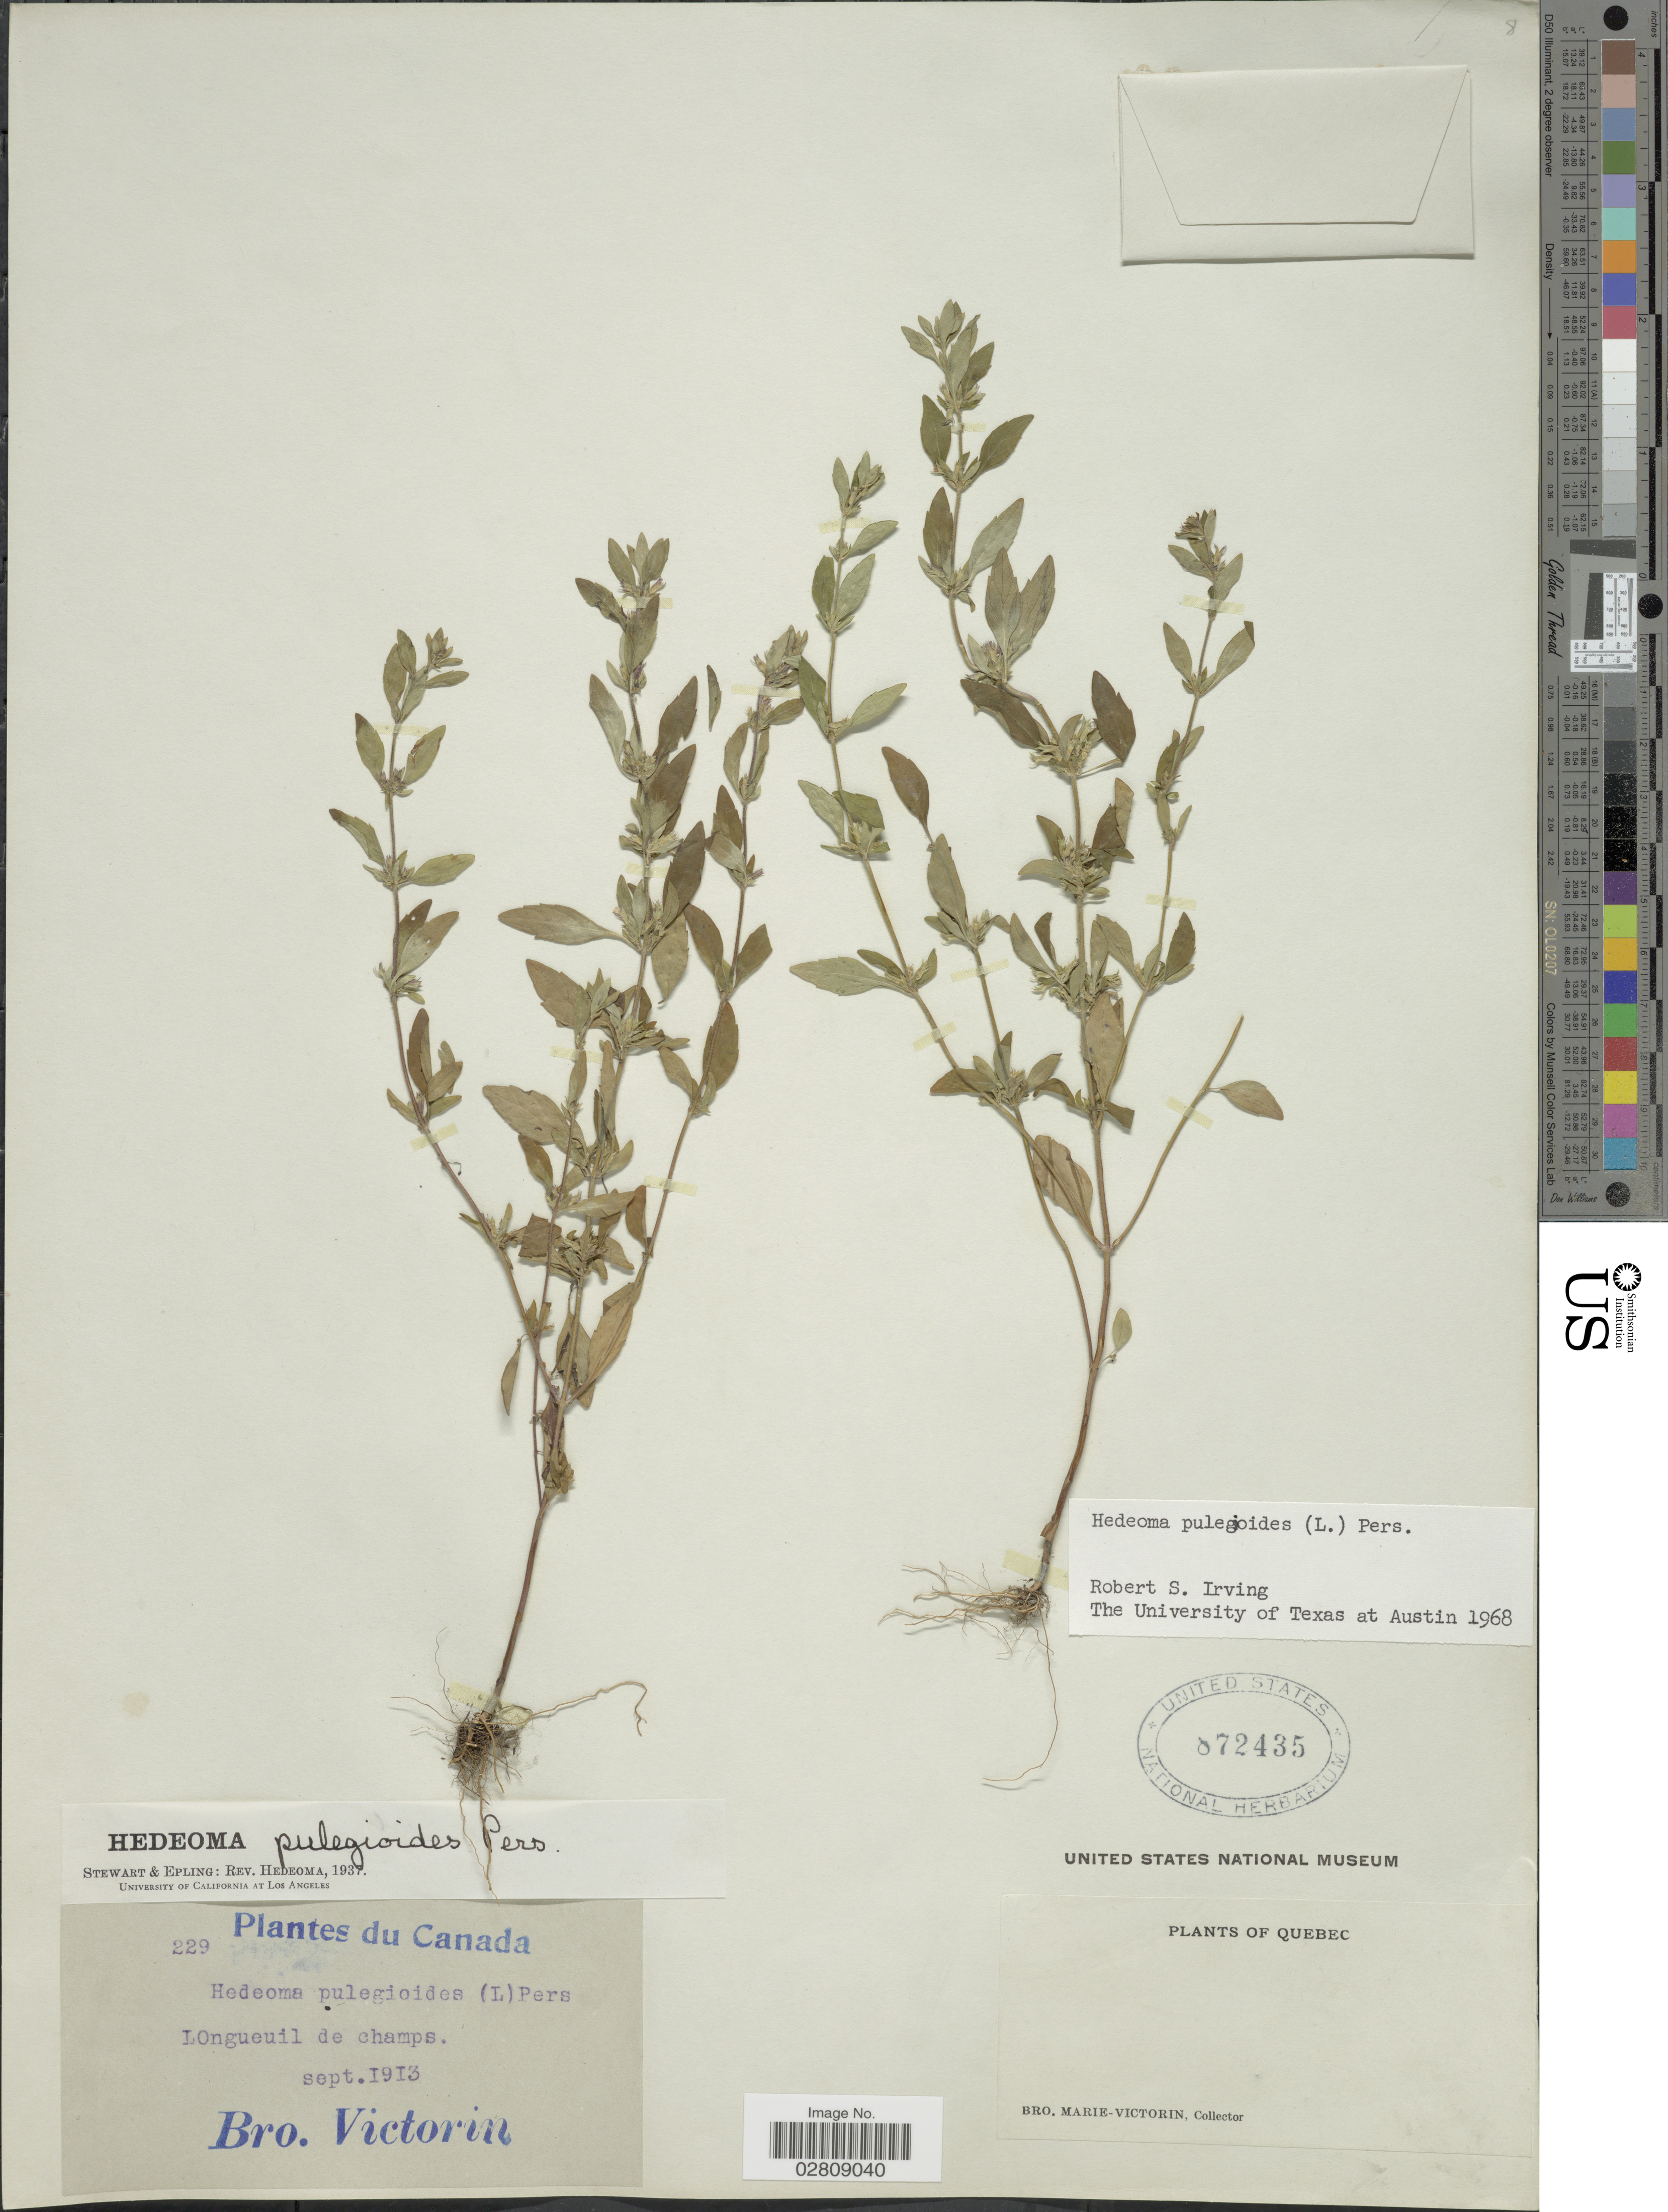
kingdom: Plantae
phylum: Tracheophyta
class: Magnoliopsida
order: Lamiales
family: Lamiaceae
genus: Hedeoma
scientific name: Hedeoma pulegioides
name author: (L.) Pers.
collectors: Fr. Marie-Victorin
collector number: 229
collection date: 1913-09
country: Canada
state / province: Quebec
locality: Longueuil de champs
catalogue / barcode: US 872435